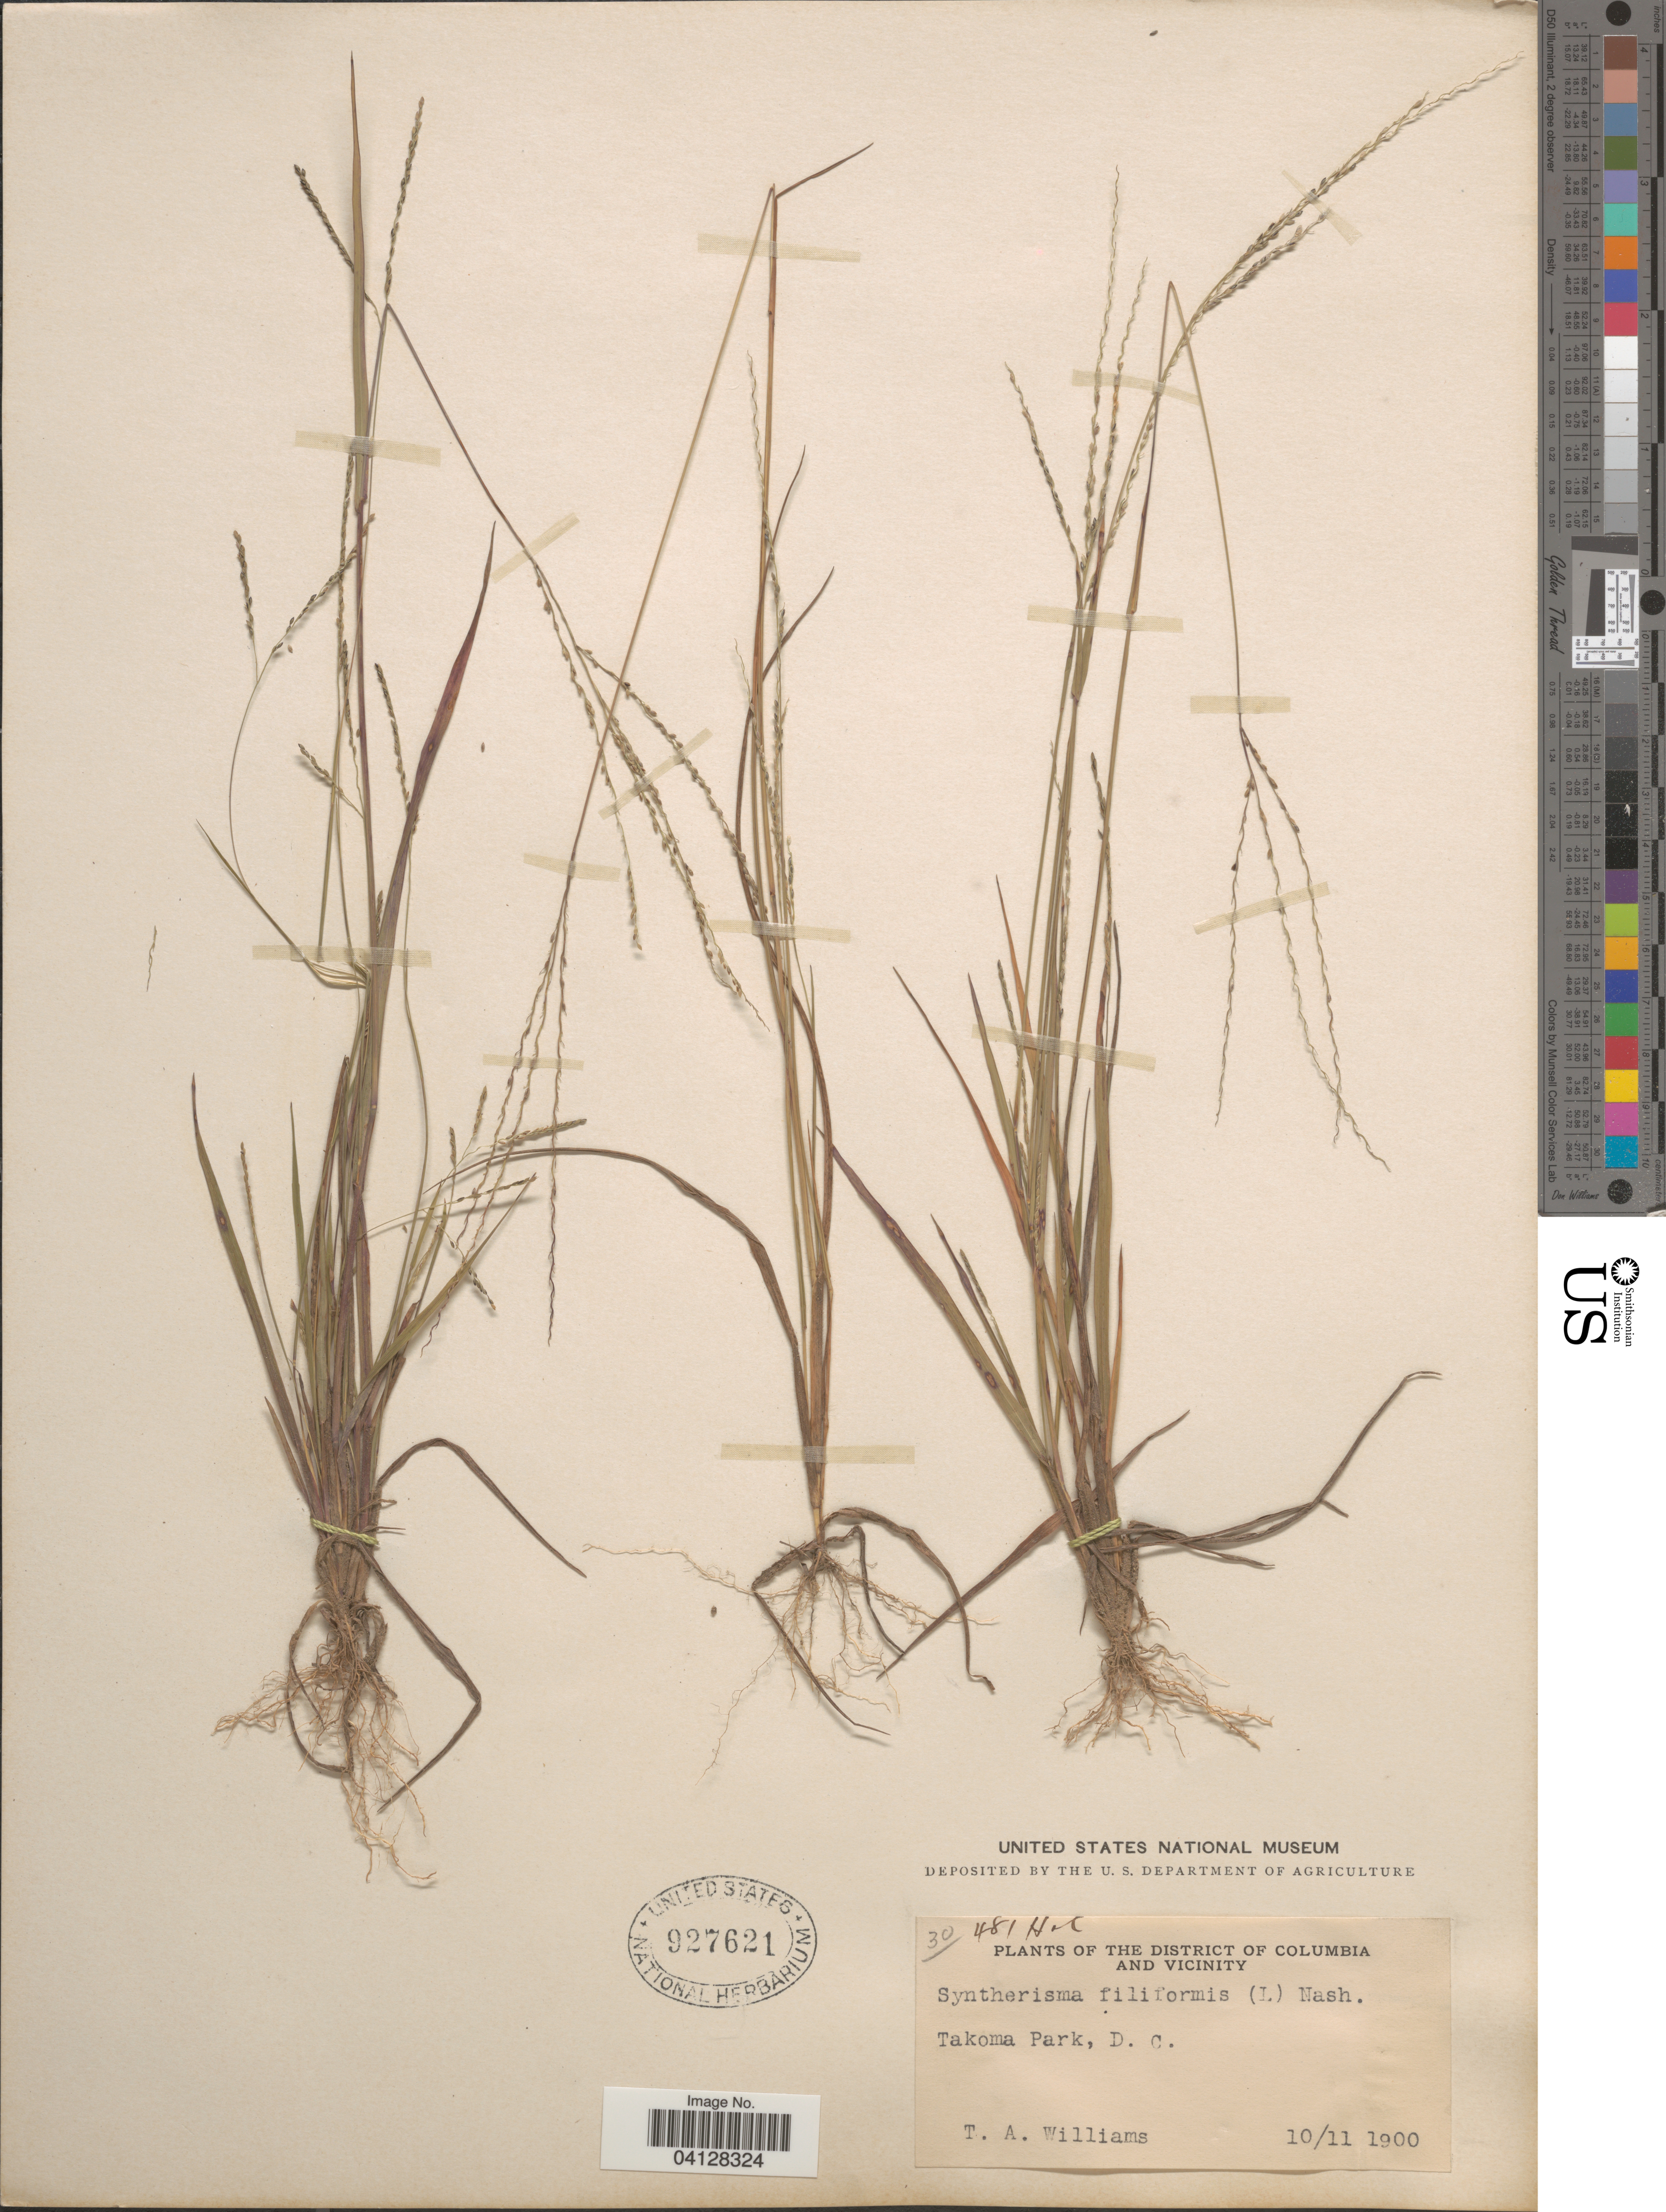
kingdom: Plantae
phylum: Tracheophyta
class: Liliopsida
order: Poales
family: Poaceae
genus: Syntherisma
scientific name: Syntherisma filiformis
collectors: T. Williams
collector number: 481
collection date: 1900-10-11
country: United States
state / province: District of Columbia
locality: The District of Columbia and vicinity. Takoma Park.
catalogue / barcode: US 927621